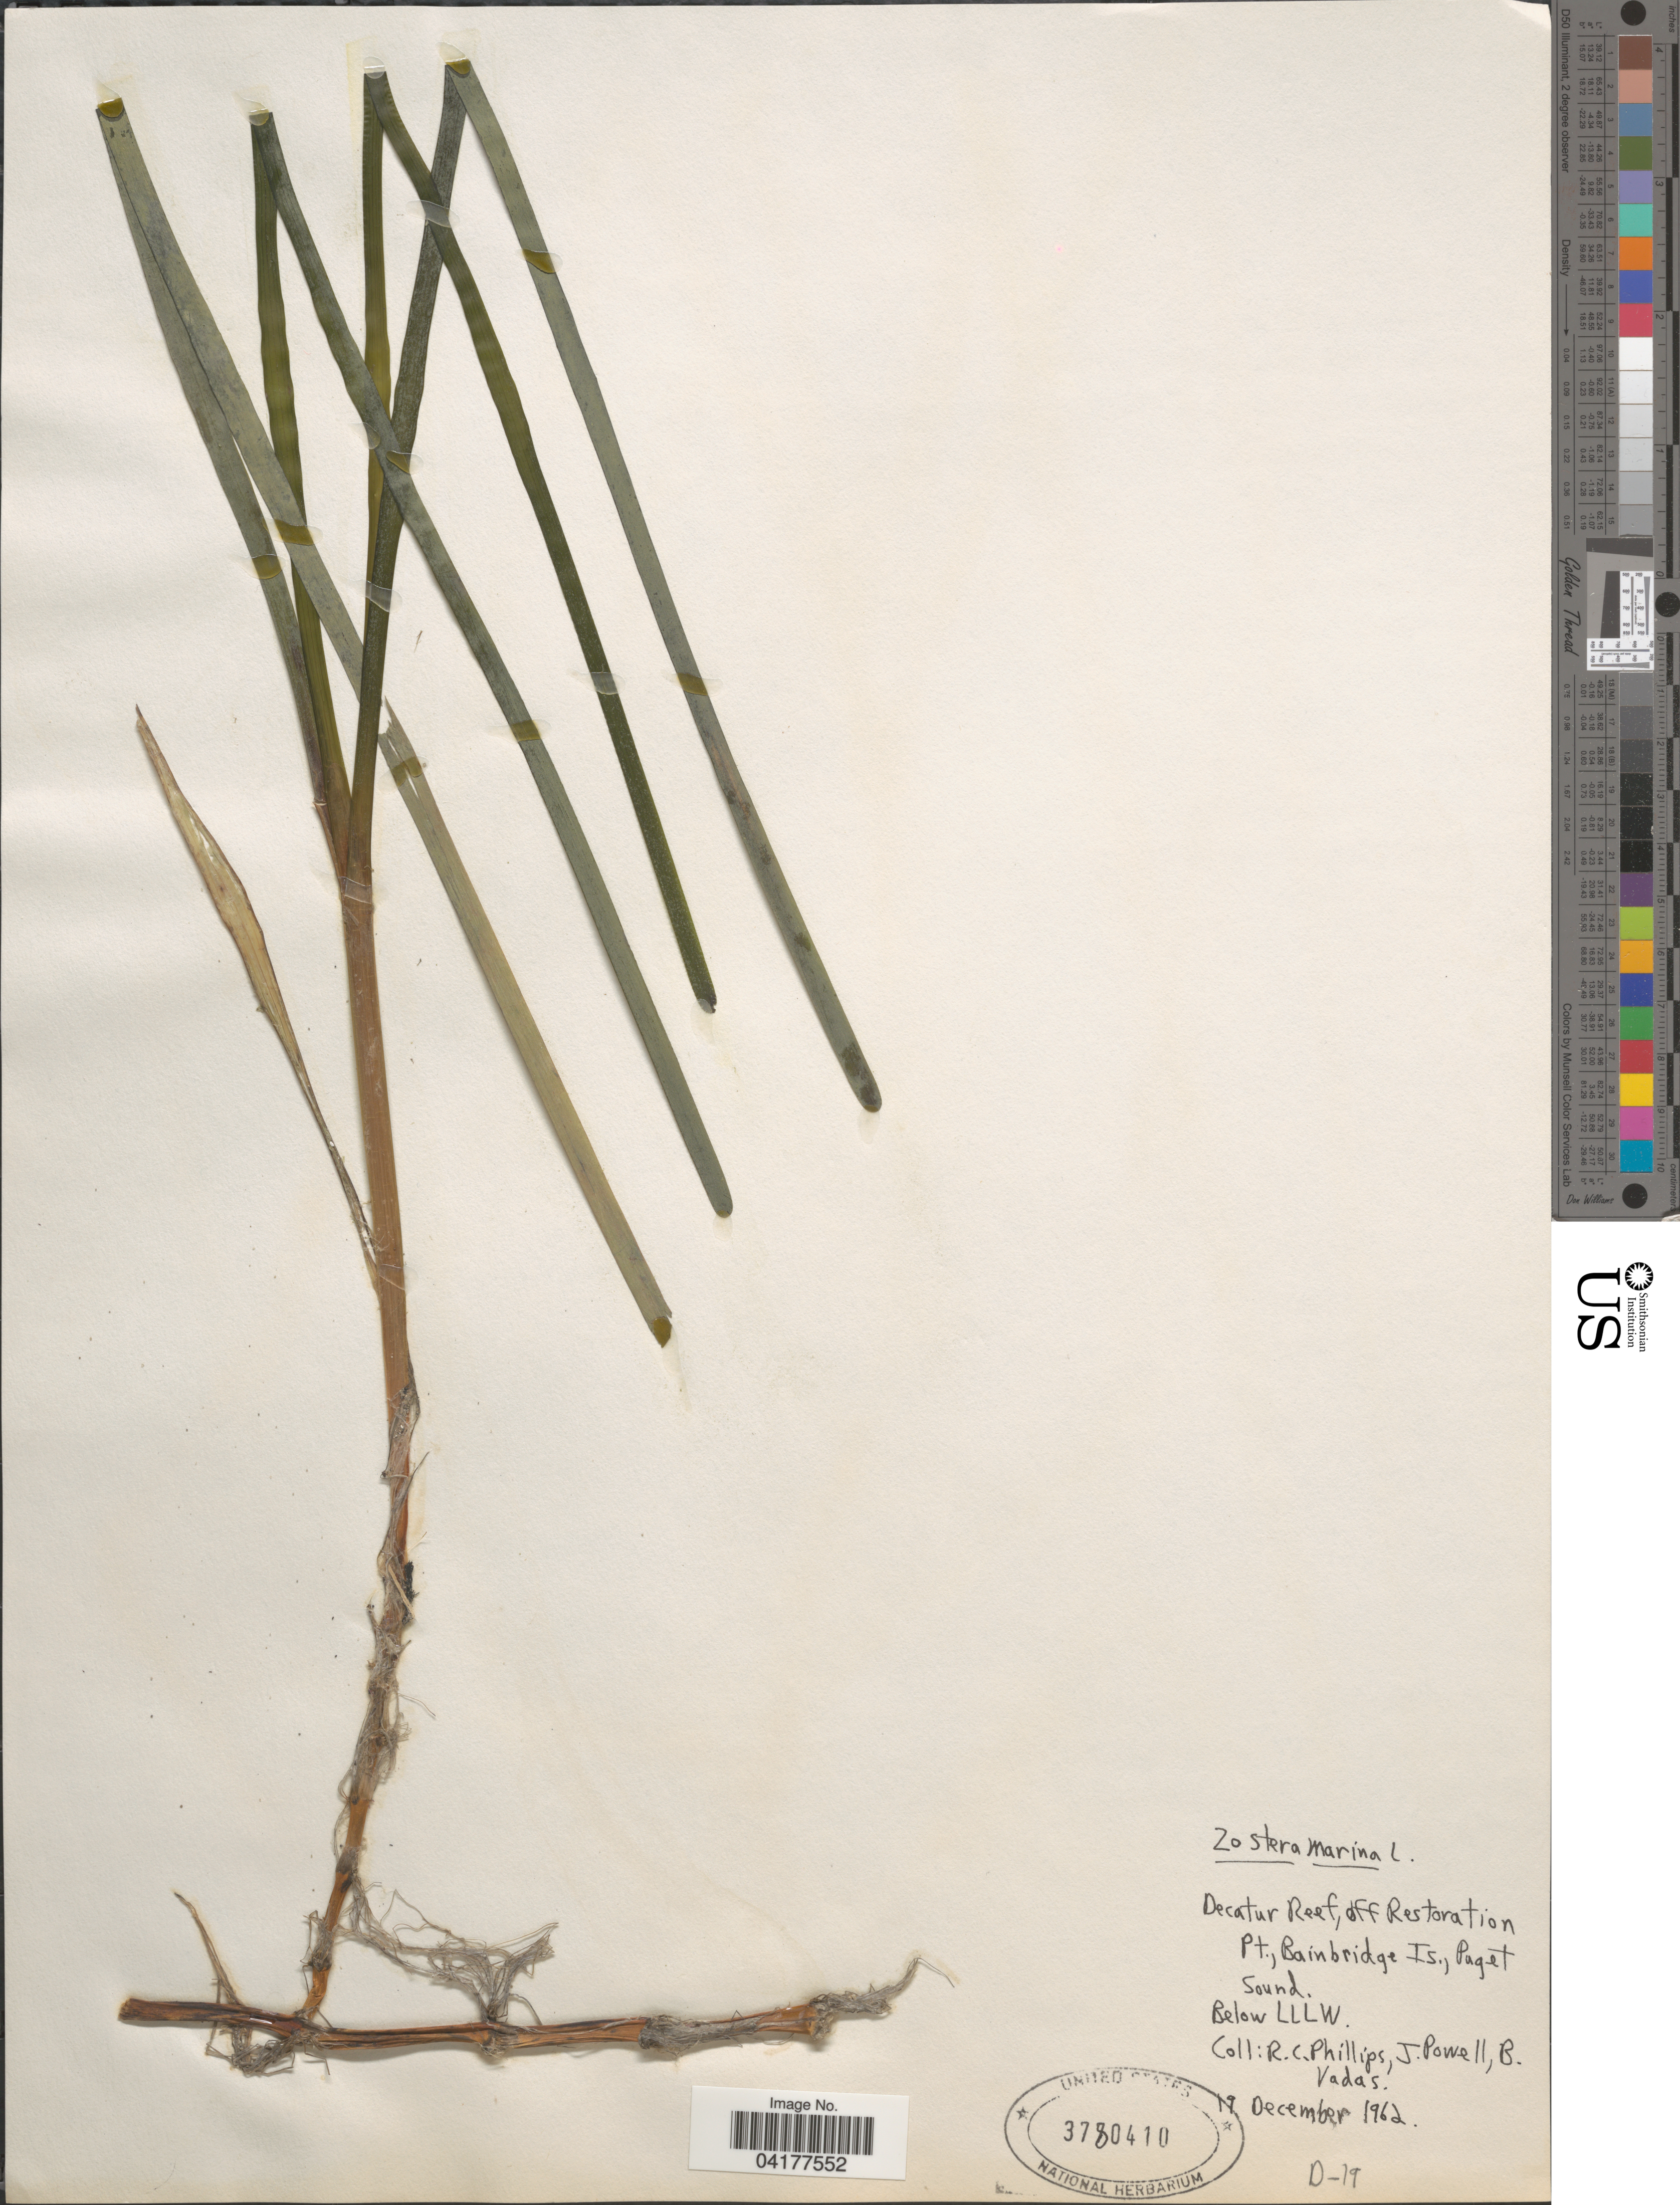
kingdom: Plantae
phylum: Tracheophyta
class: Liliopsida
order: Alismatales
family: Zosteraceae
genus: Zostera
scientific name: Zostera marina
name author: L.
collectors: R. C. Phillips, J. Powell & B. Vadas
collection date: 1962-12-19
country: United States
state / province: Washington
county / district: King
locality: Decatur Reef, off Restoration Pt., Bainbridge Is., Puget Sound. Below LLLW.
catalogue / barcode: US 3780410